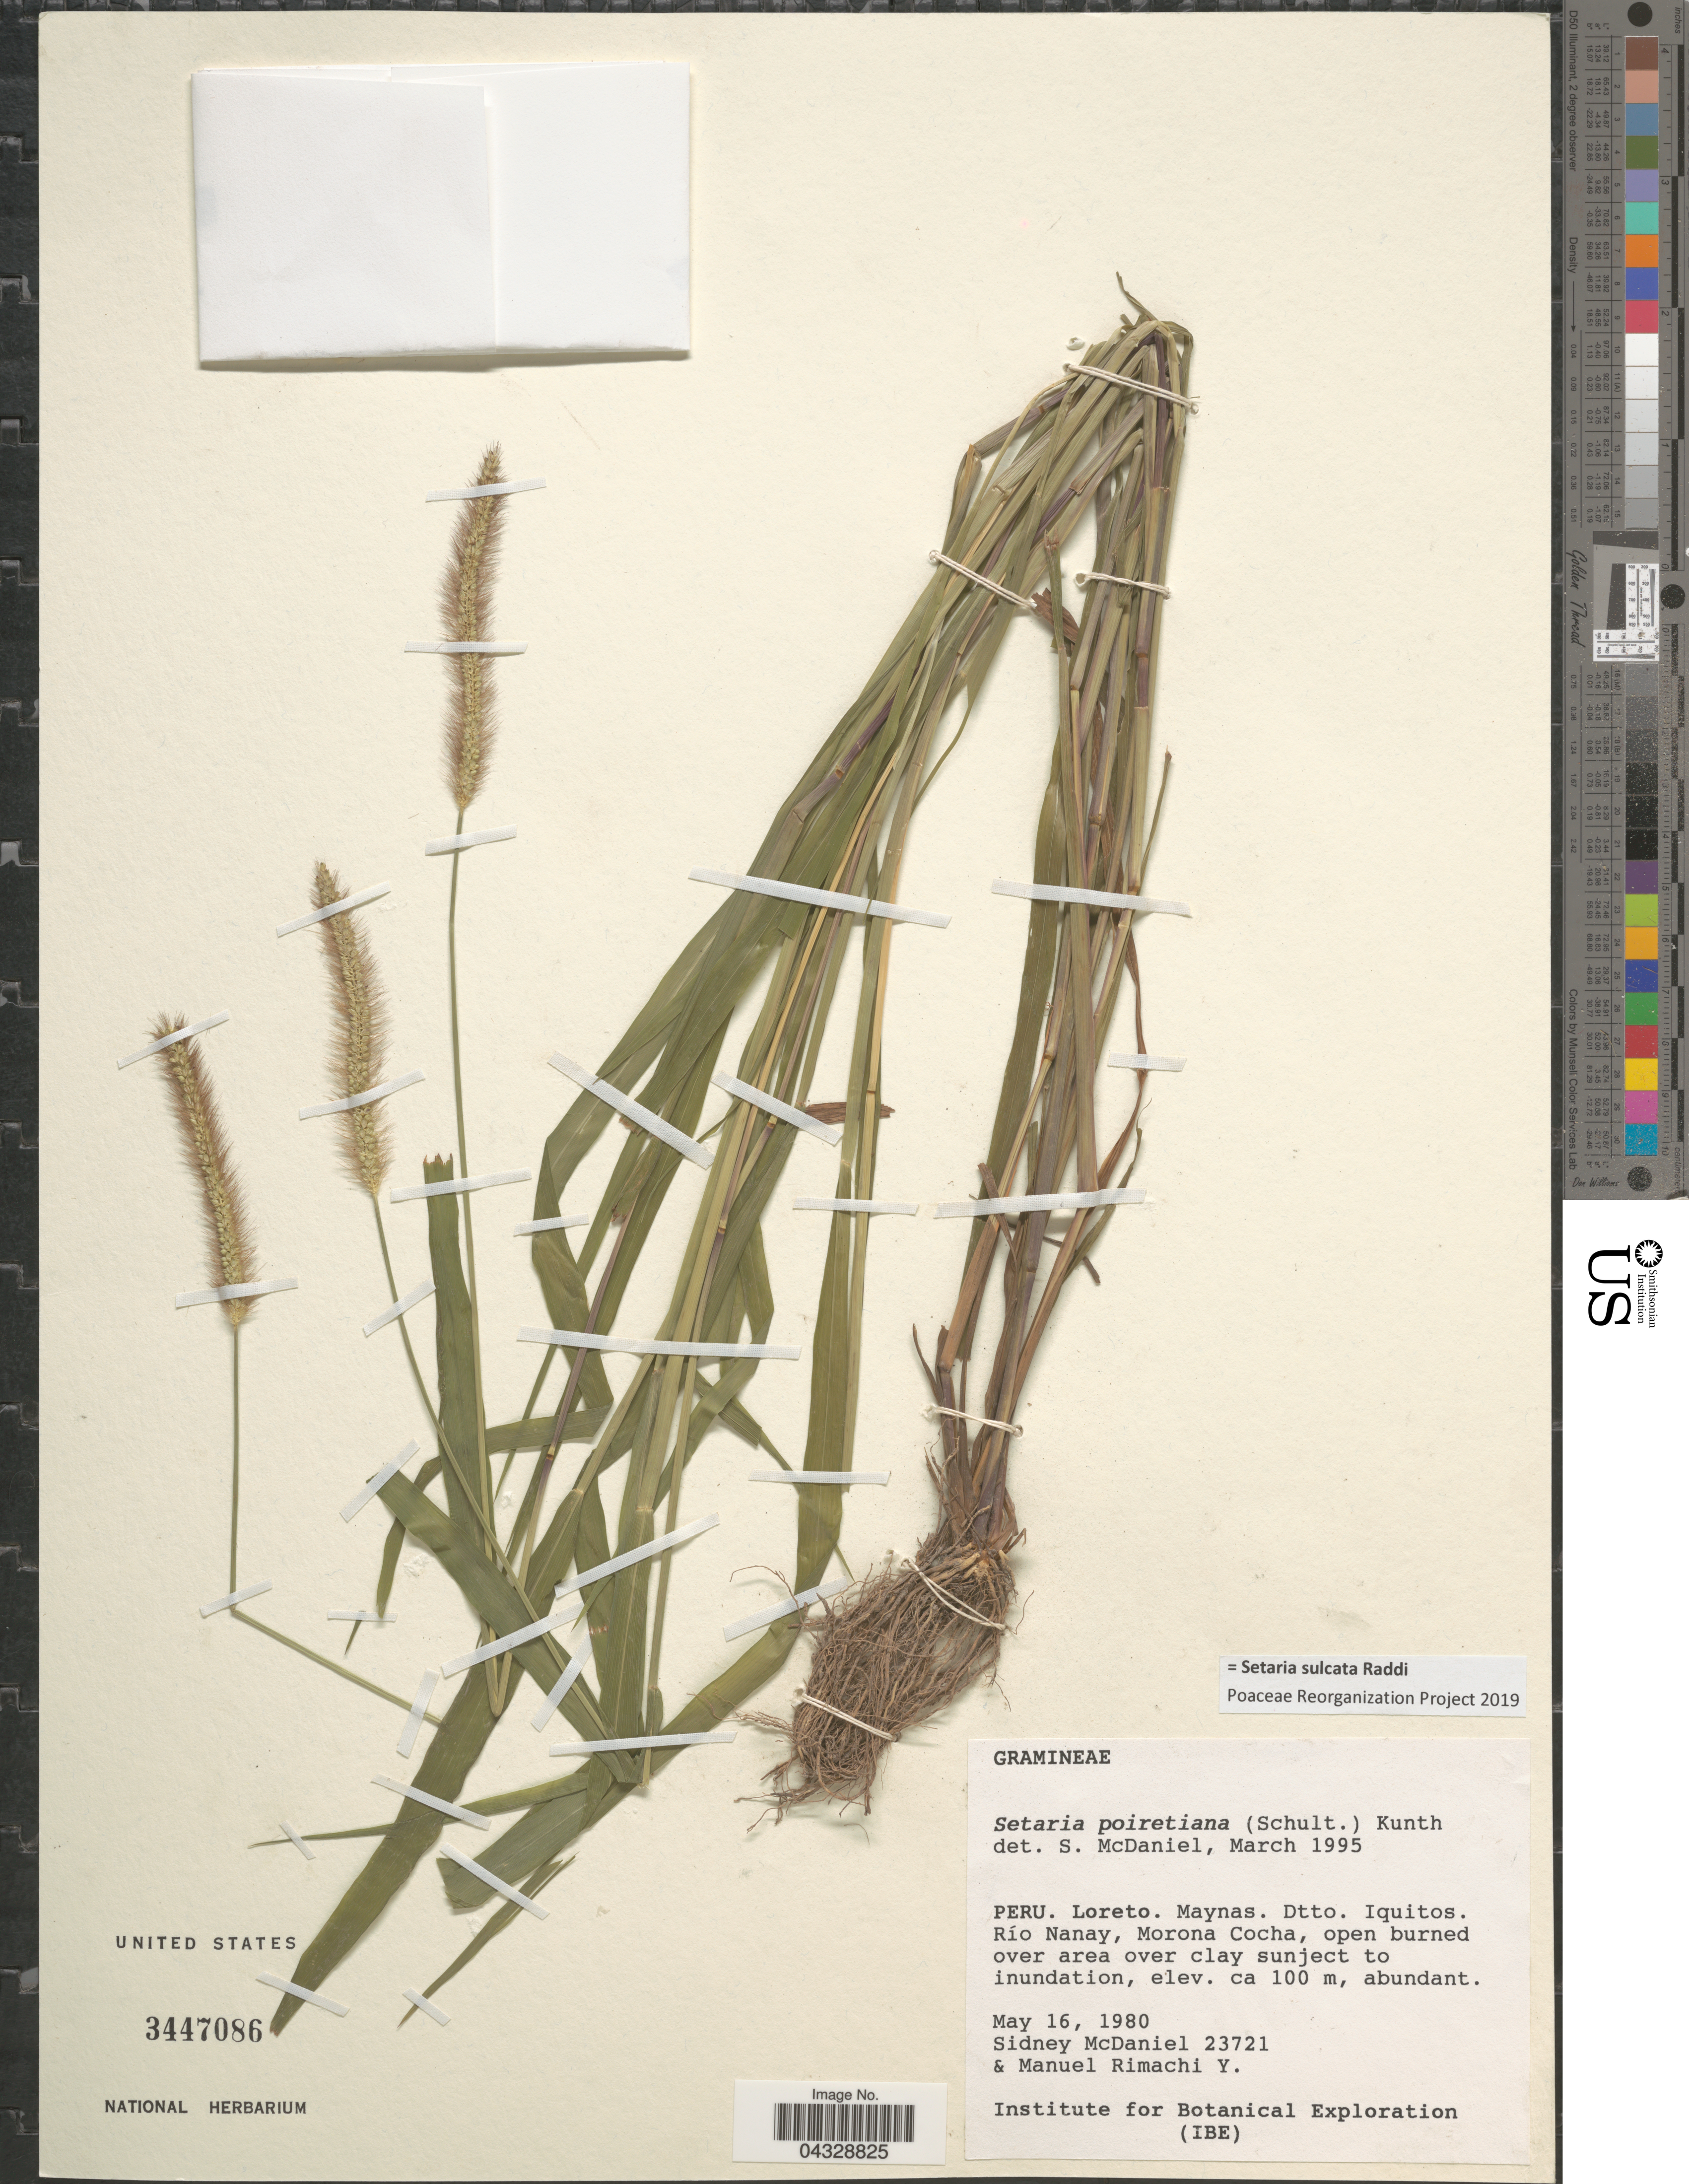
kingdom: Plantae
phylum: Tracheophyta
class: Liliopsida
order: Poales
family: Poaceae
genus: Setaria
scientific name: Setaria sulcata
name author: Raddi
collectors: S. McDaniel & M. Rimachi Y.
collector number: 23721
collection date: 1980-05-16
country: Peru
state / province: Loreto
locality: Maynas. Dtto. Iquitos. Río Nanay, Morona Cocha. Institute for Botanical Exploration (IBE).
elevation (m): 100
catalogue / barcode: US 3447086